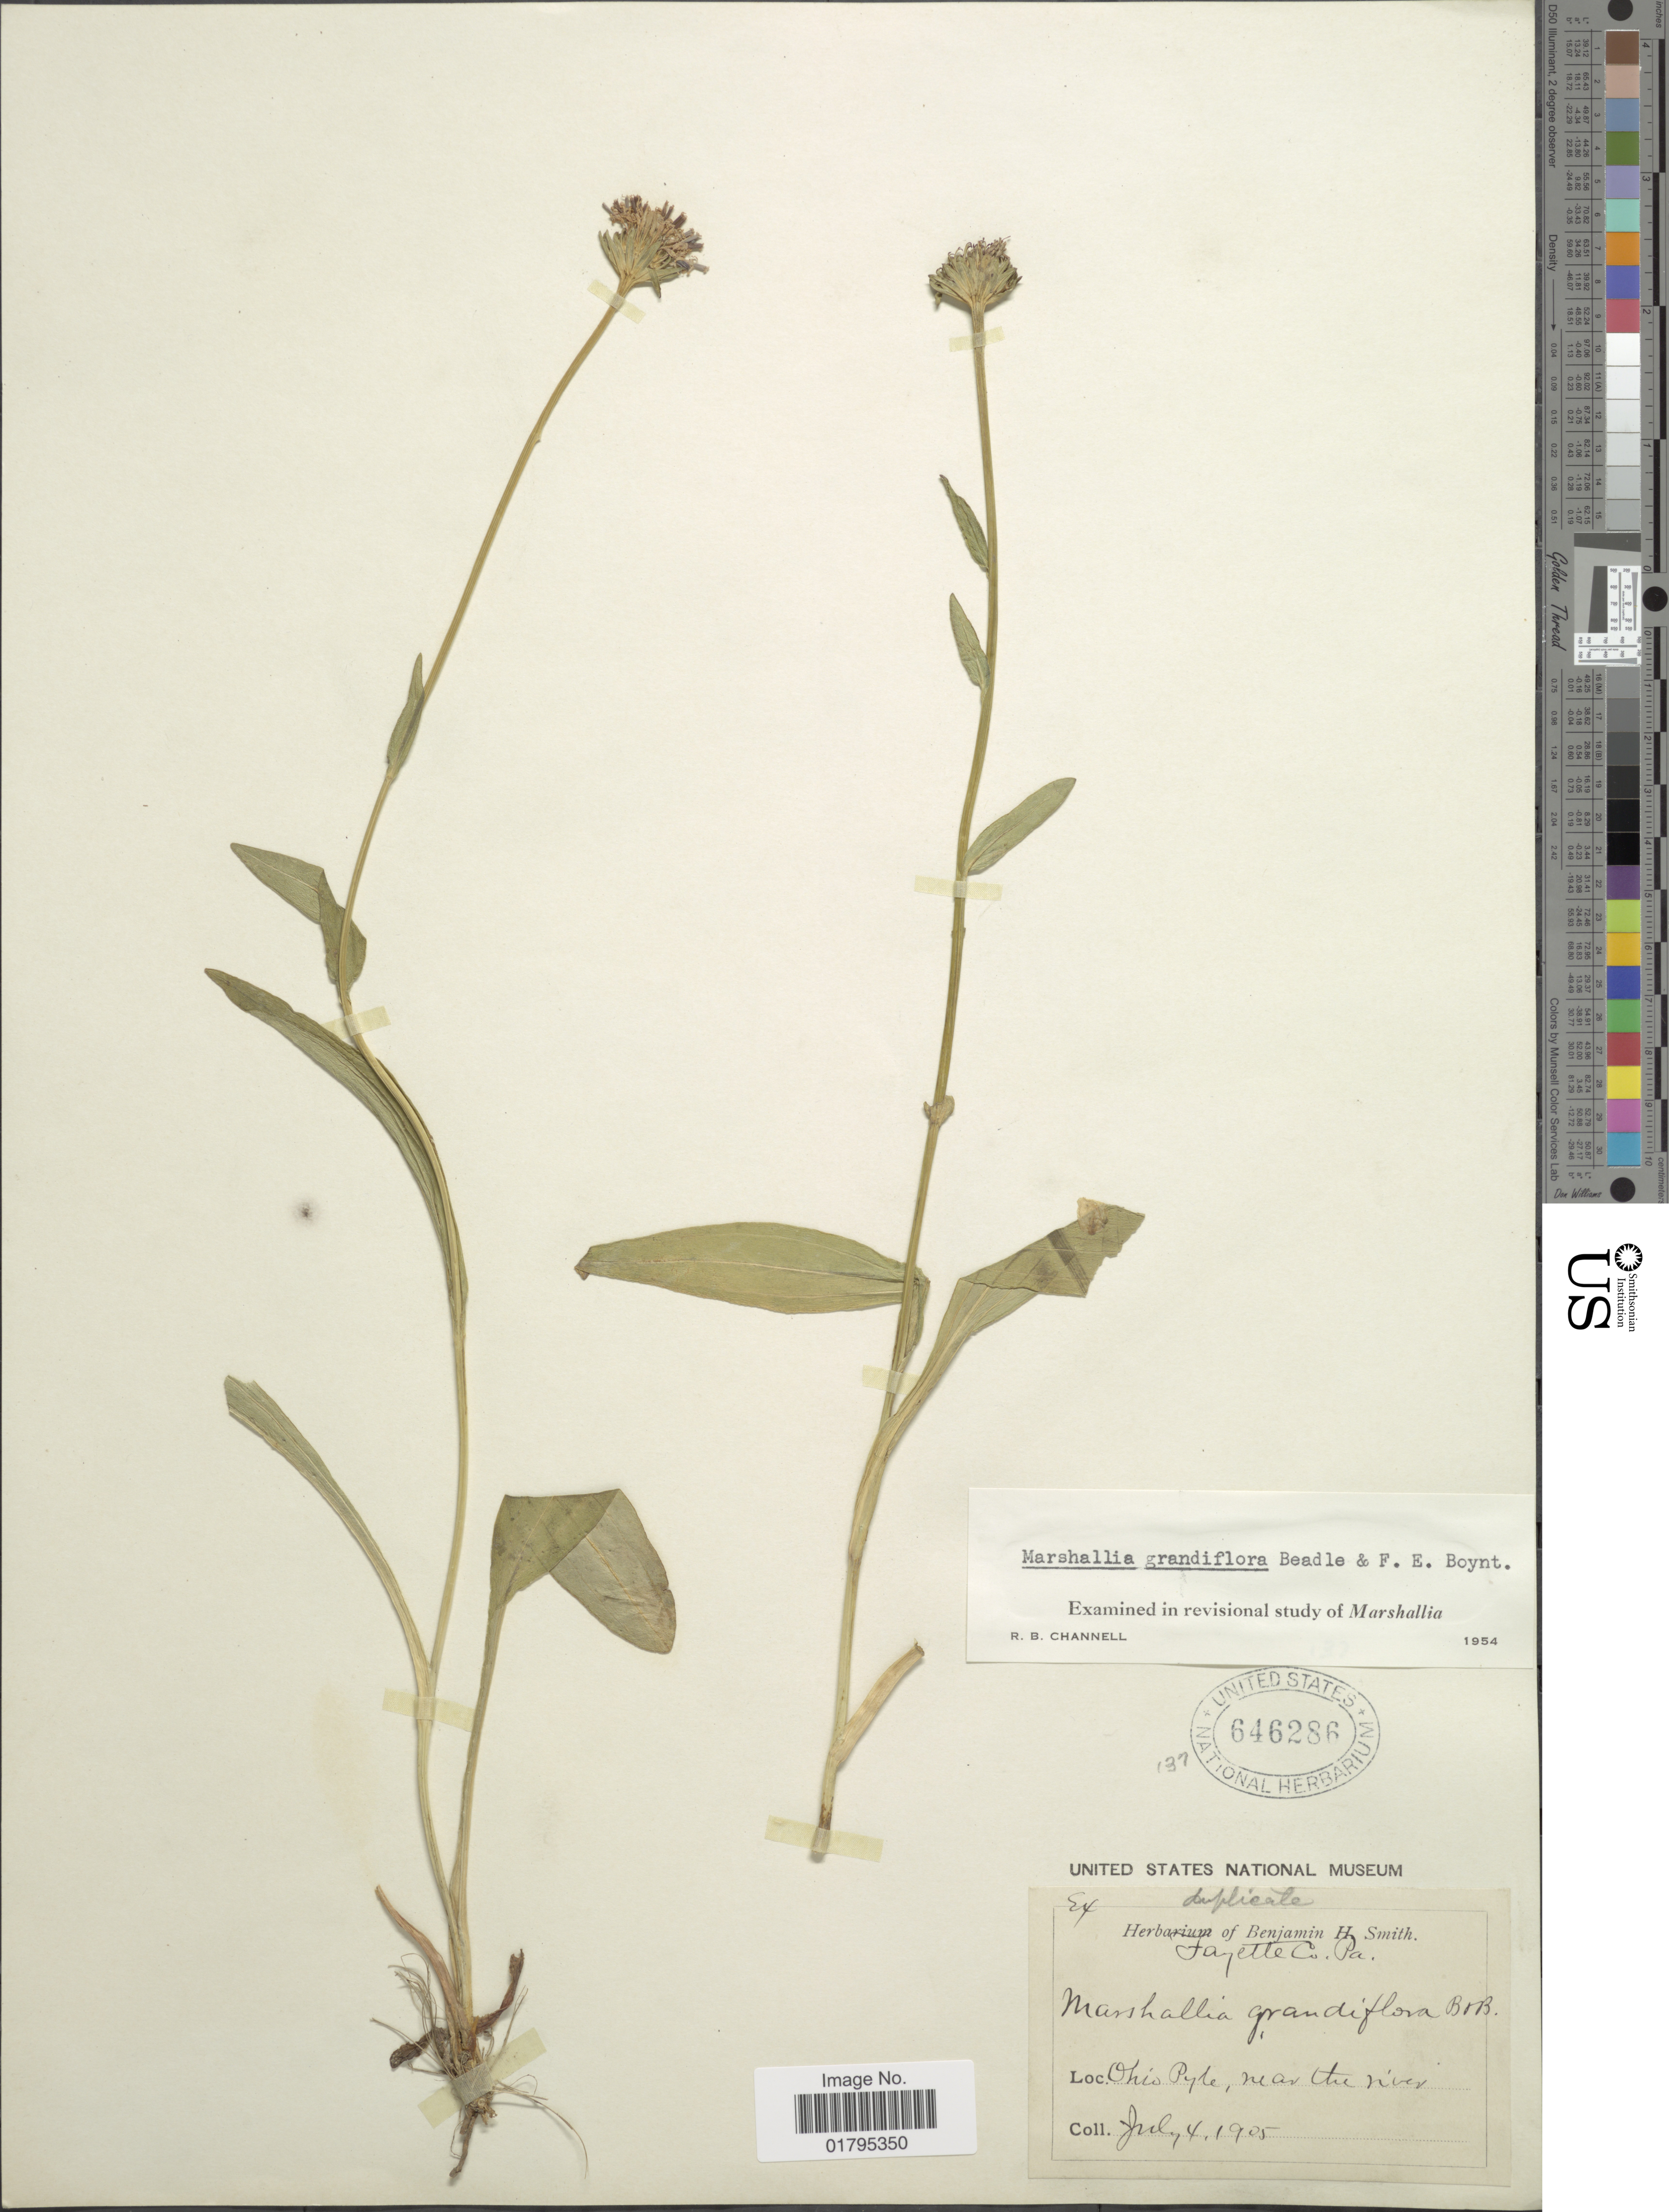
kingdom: Plantae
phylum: Tracheophyta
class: Magnoliopsida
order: Asterales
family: Asteraceae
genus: Marshallia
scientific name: Marshallia grandiflora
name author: Beadle & F.E. Boynton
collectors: ex herb. Benjamin H. Smith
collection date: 1905-07-04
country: United States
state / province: Pennsylvania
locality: Fayette Co. Pa. Ohio pyle, near the river.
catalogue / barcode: US 646286